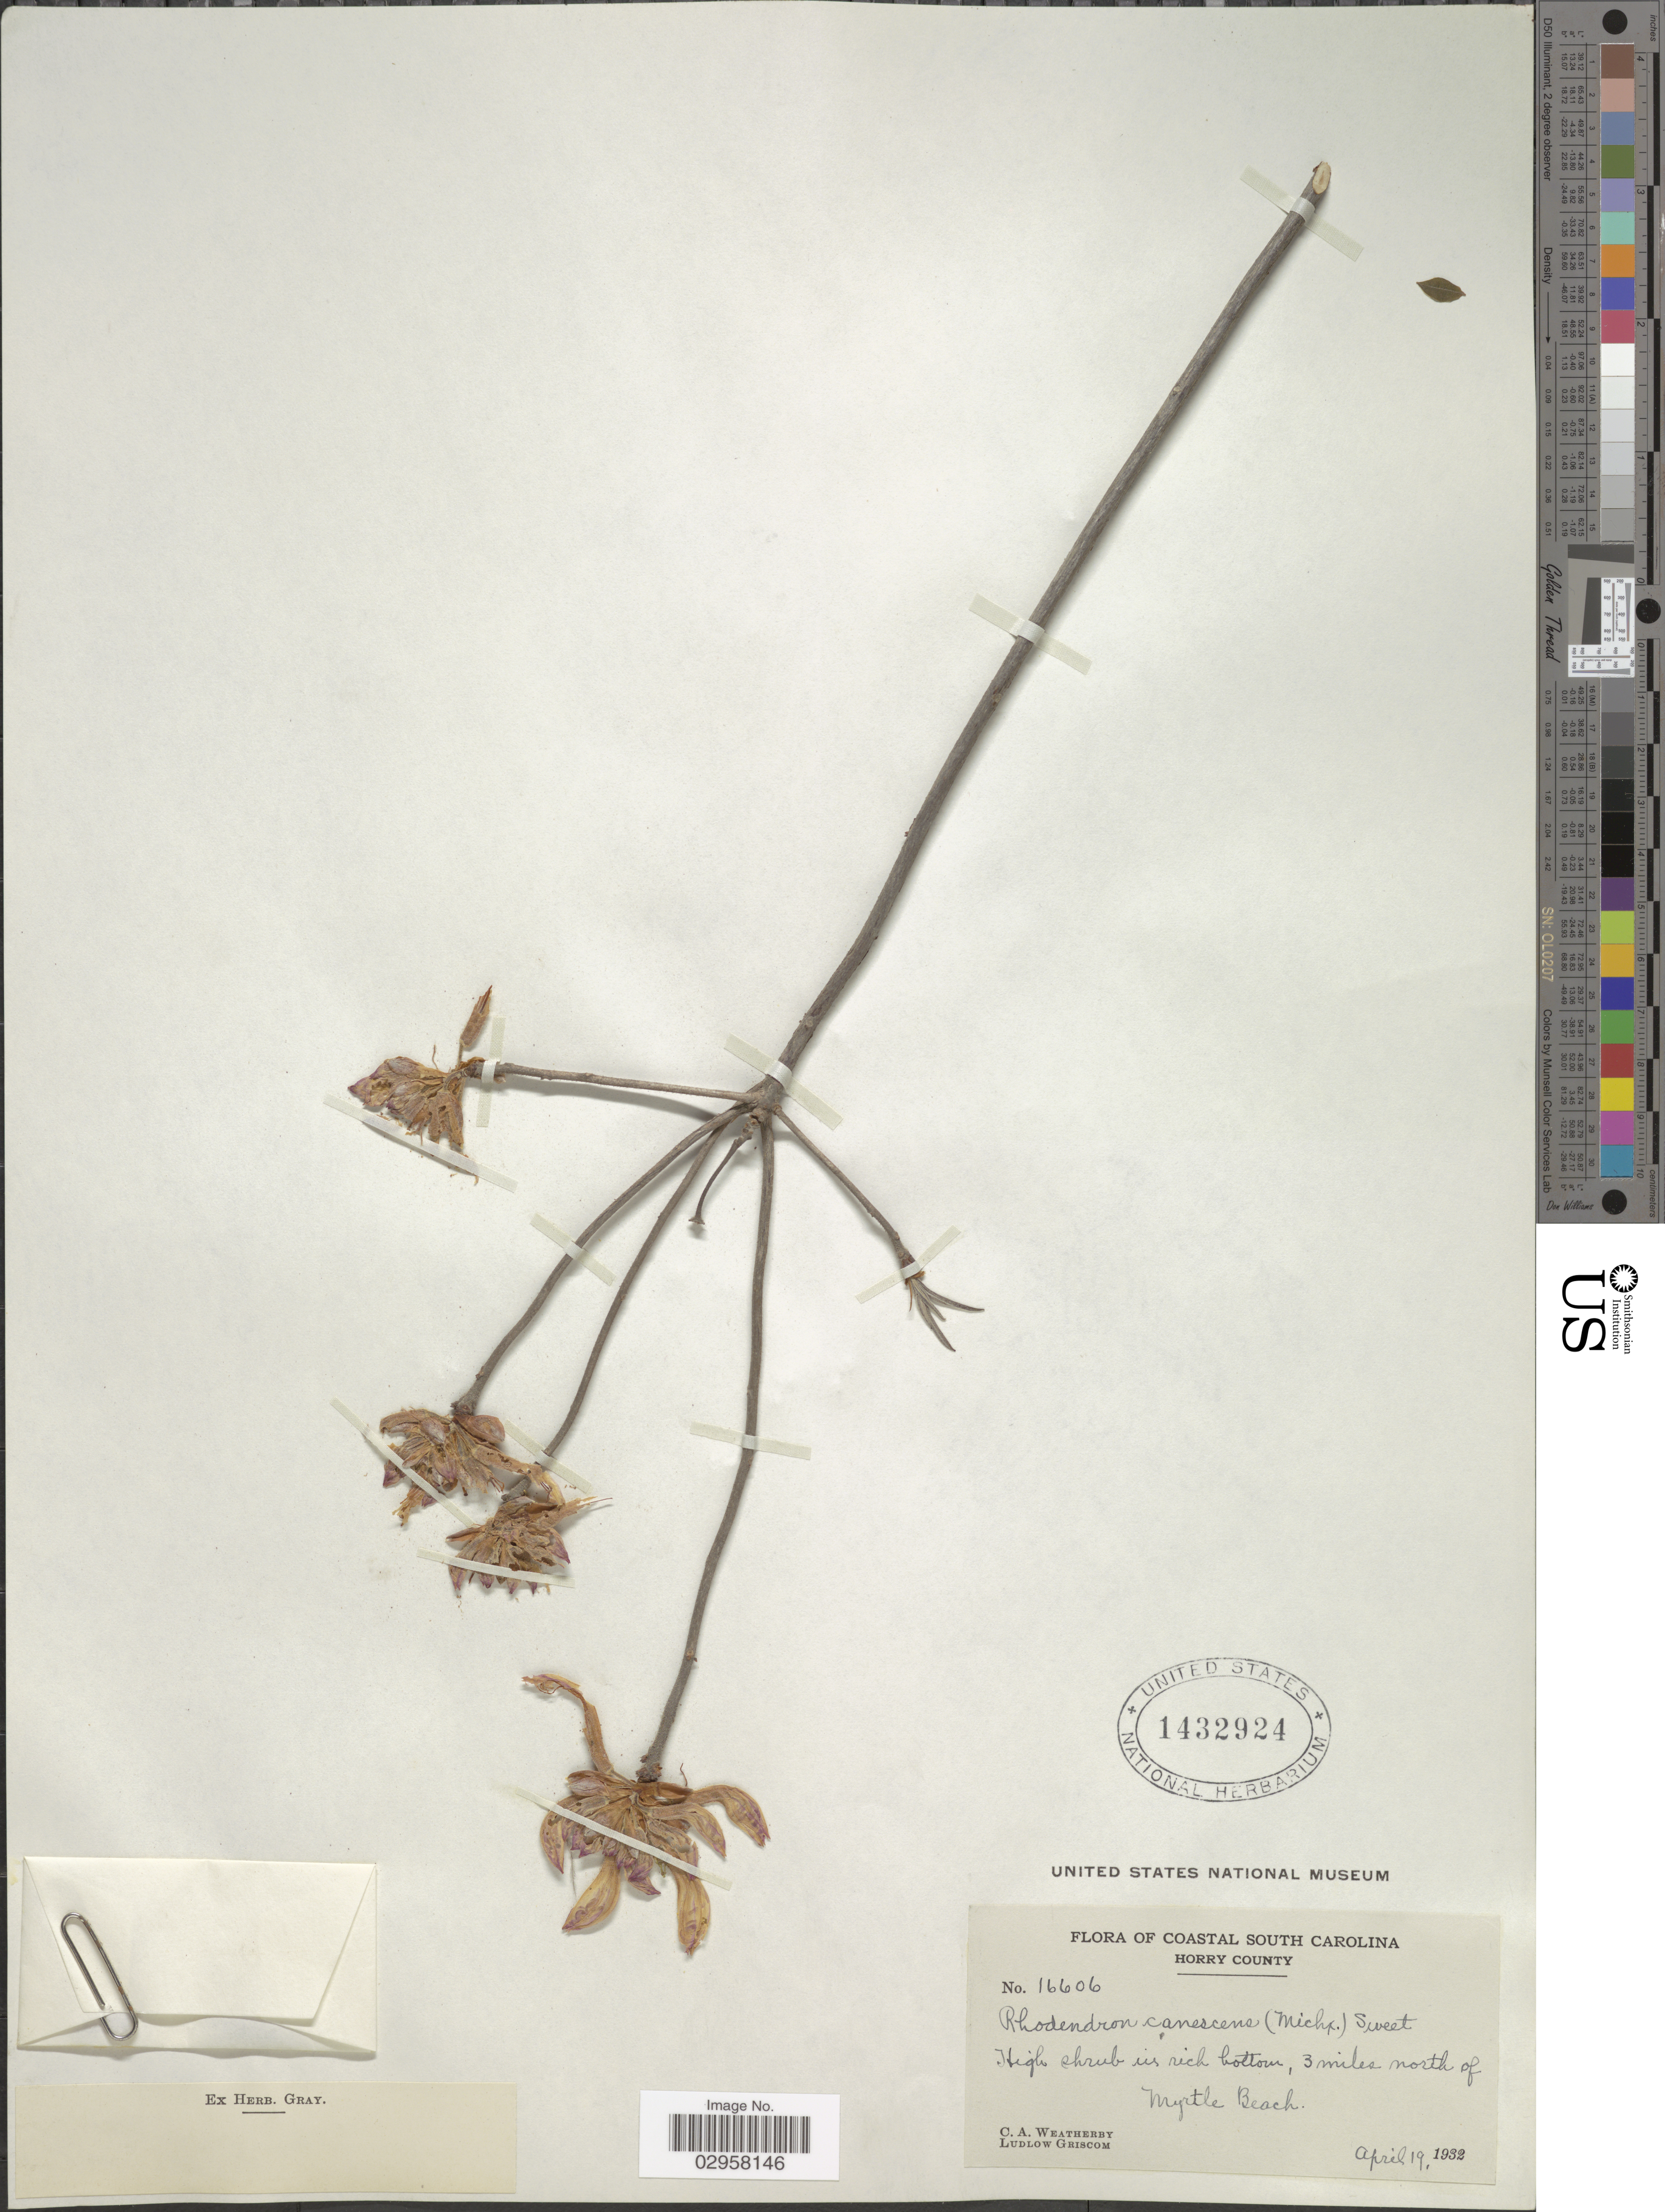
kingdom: Plantae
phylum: Tracheophyta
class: Magnoliopsida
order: Ericales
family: Ericaceae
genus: Rhododendron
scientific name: Rhododendron canescens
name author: (Michx.) Sweet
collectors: C. A. Weatherby & L. Griscom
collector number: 16606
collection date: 1932-04-19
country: United States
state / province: South Carolina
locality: Coastal South Carolina. Horry County. 3 miles north of Myrtle Beach.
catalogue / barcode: US 1432924